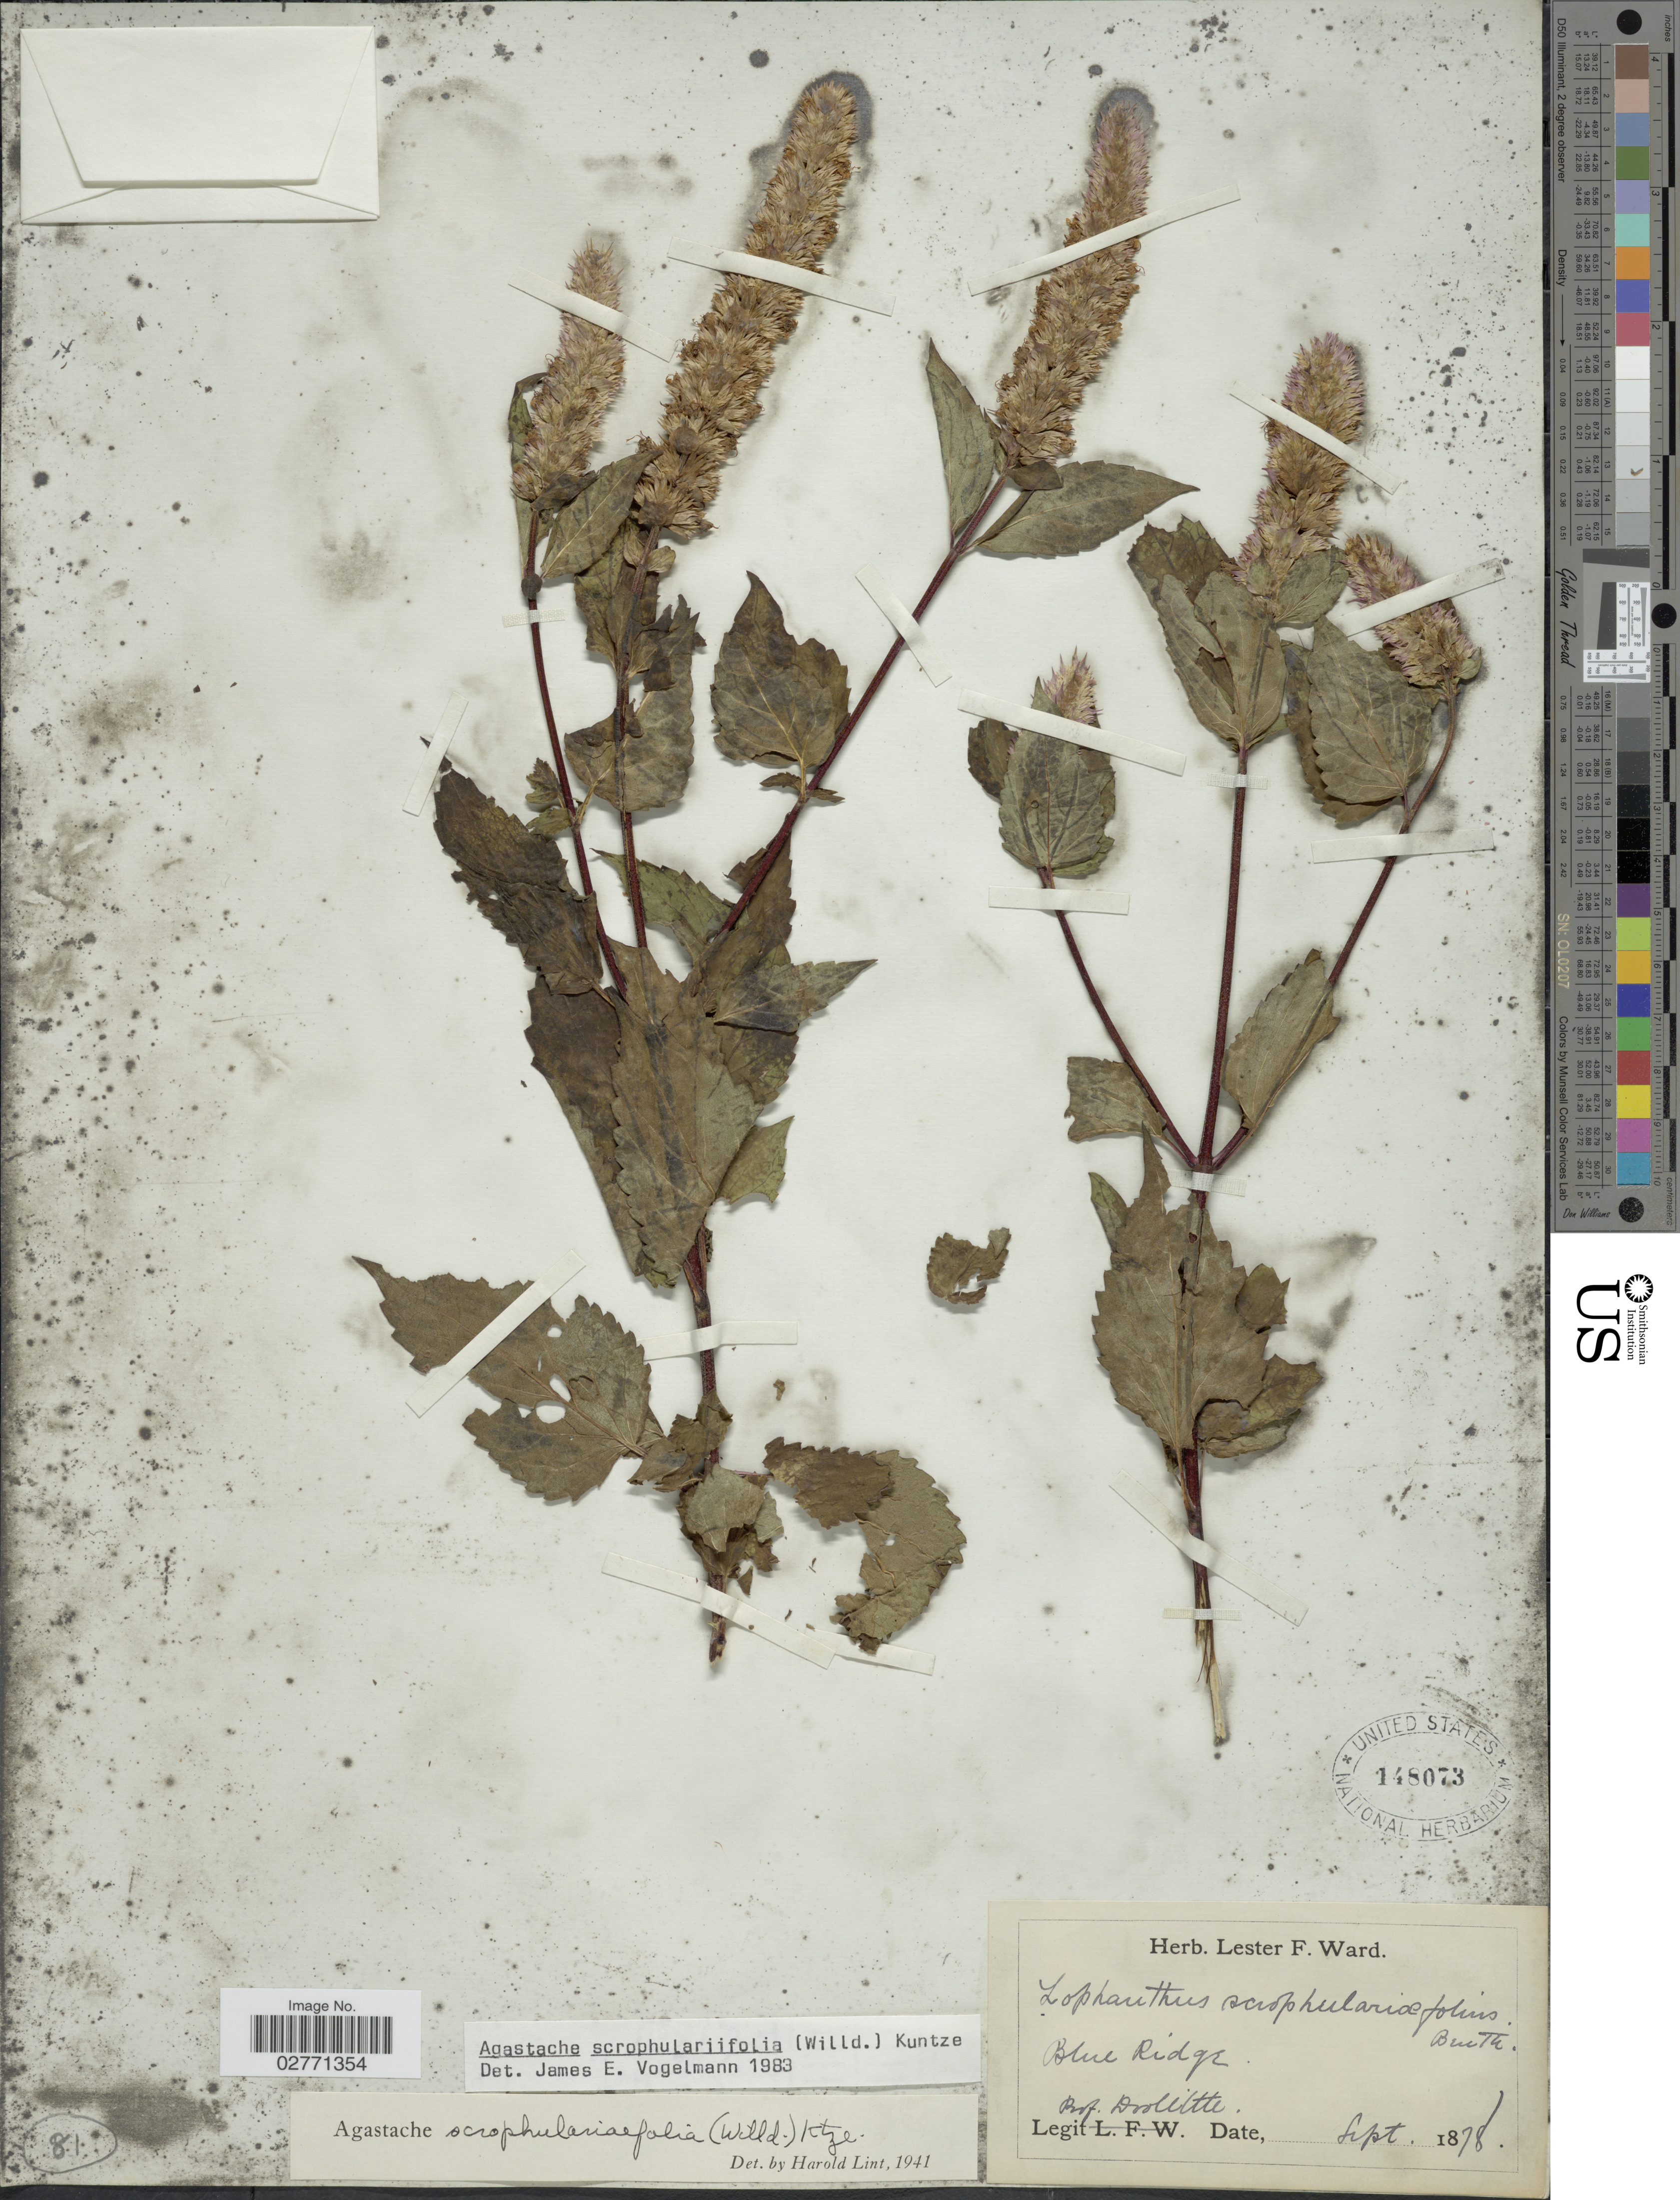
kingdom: Plantae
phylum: Tracheophyta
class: Magnoliopsida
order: Lamiales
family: Lamiaceae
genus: Agastache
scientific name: Agastache scrophulariifolia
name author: (Willd.) Kuntze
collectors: -. Doolittle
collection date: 1878-09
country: United States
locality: Blue Ridge.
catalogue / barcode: US 148073